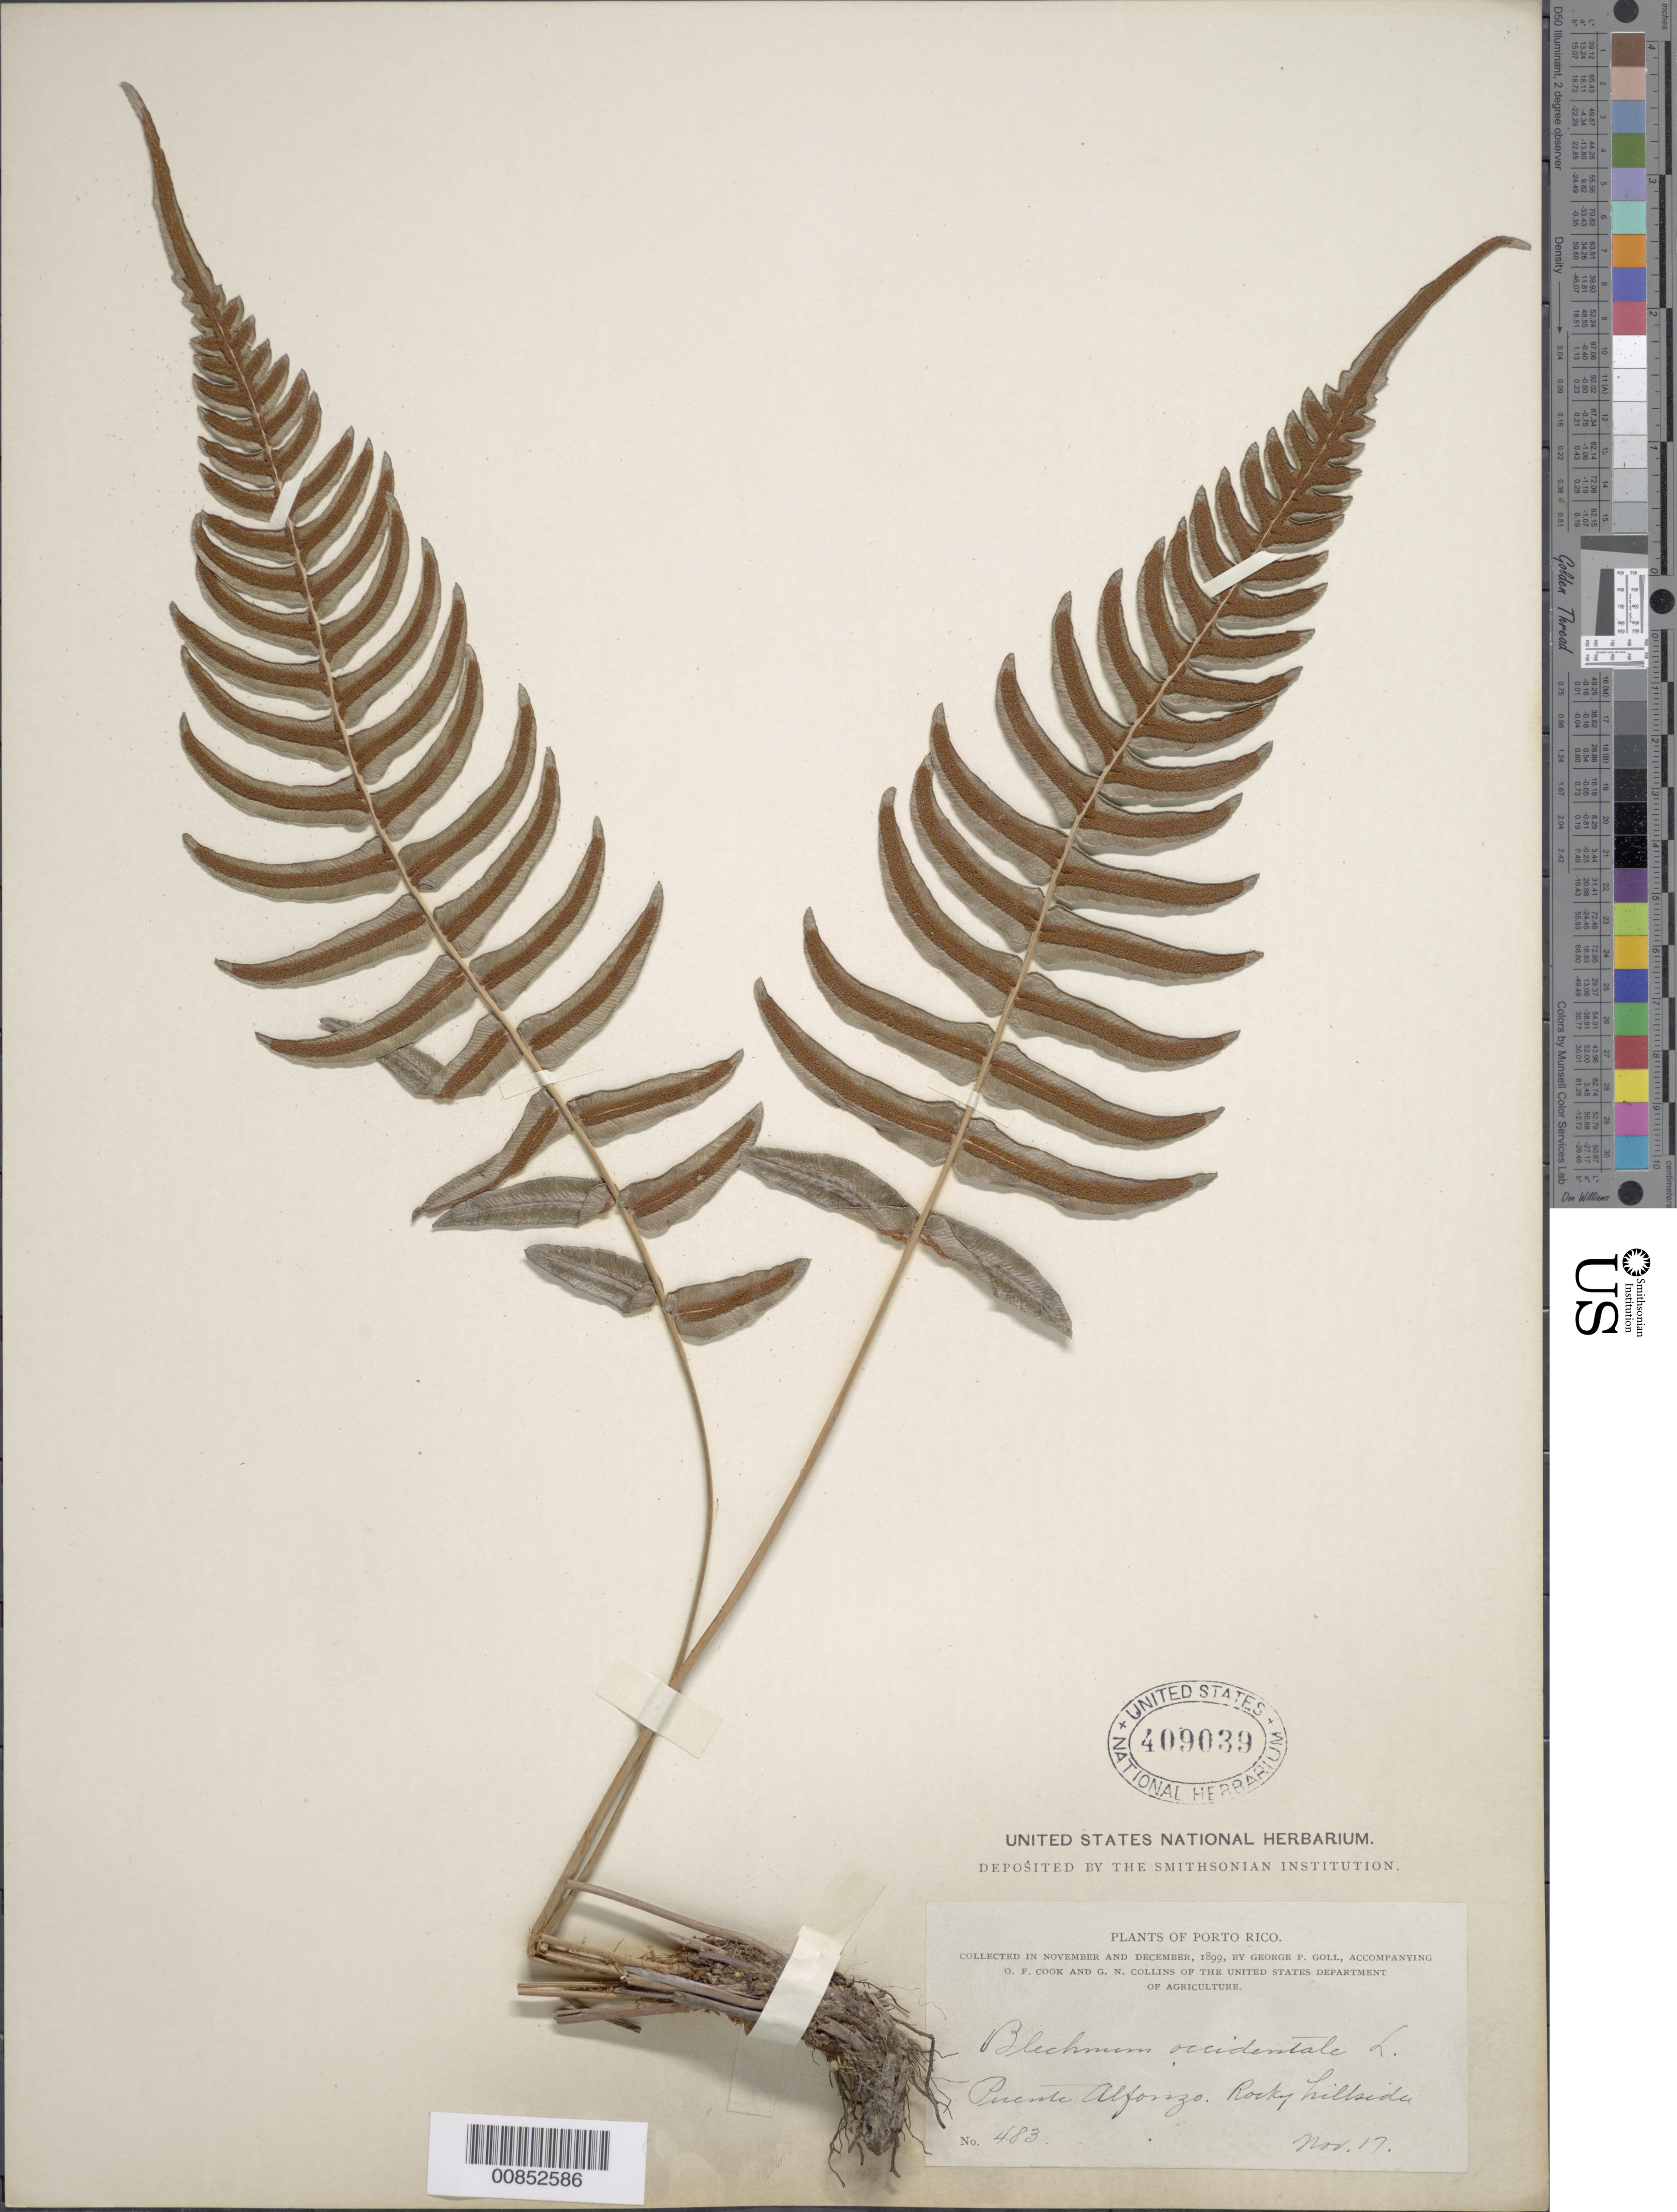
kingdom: Plantae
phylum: Tracheophyta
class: Polypodiopsida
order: Polypodiales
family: Blechnaceae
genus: Blechnum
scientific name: Blechnum occidentale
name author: L.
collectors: G. Goll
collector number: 483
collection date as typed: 17 Nov 1899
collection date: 1899-11-17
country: Puerto Rico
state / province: Guayama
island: Puerto Rico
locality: Puente Alfonzo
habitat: Rocky hillside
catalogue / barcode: US 409039